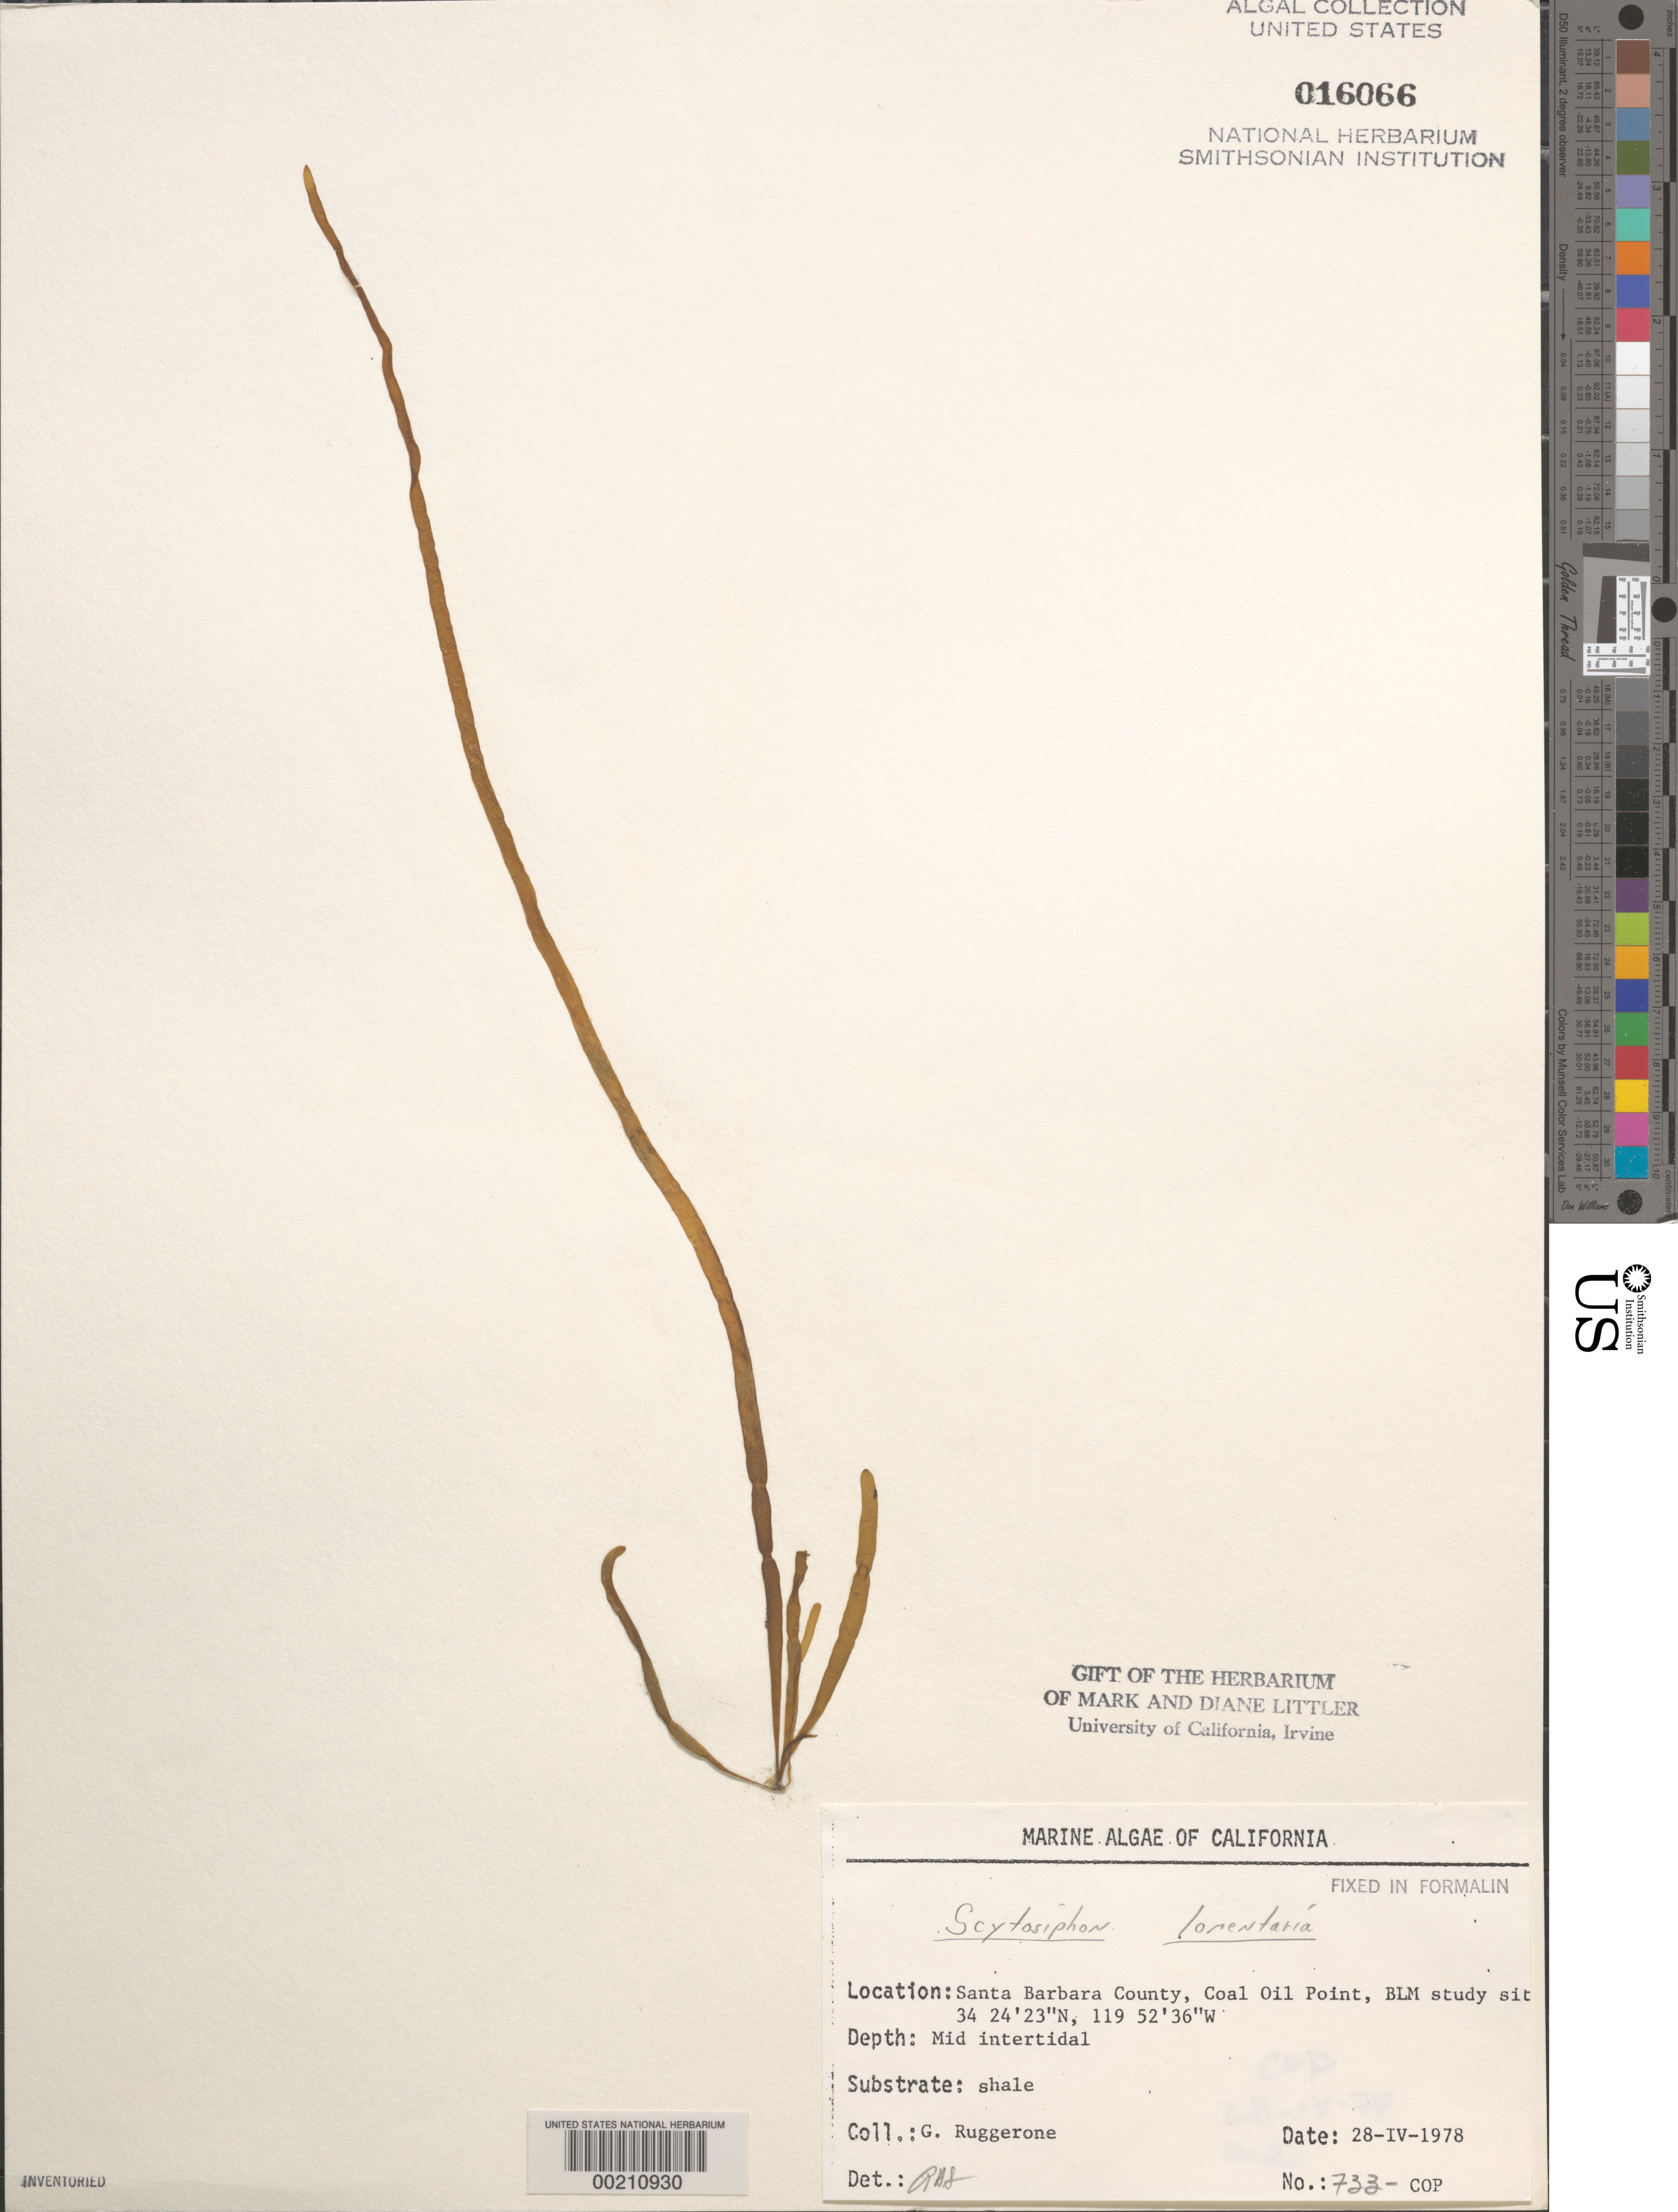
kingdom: Chromista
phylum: Ochrophyta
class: Phaeophyceae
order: Scytosiphonales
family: Scytosiphonaceae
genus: Scytosiphon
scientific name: Scytosiphon lomentaria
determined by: Sims, Robert H.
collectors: G. Ruggerone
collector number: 733-cop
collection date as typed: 28 Apr 1978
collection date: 1978-04-28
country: United States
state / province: California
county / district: Santa Barbara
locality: Coal Oil Point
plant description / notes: BLM-SOCALBIGHT Rocky Intertidal Survey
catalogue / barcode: US 16066